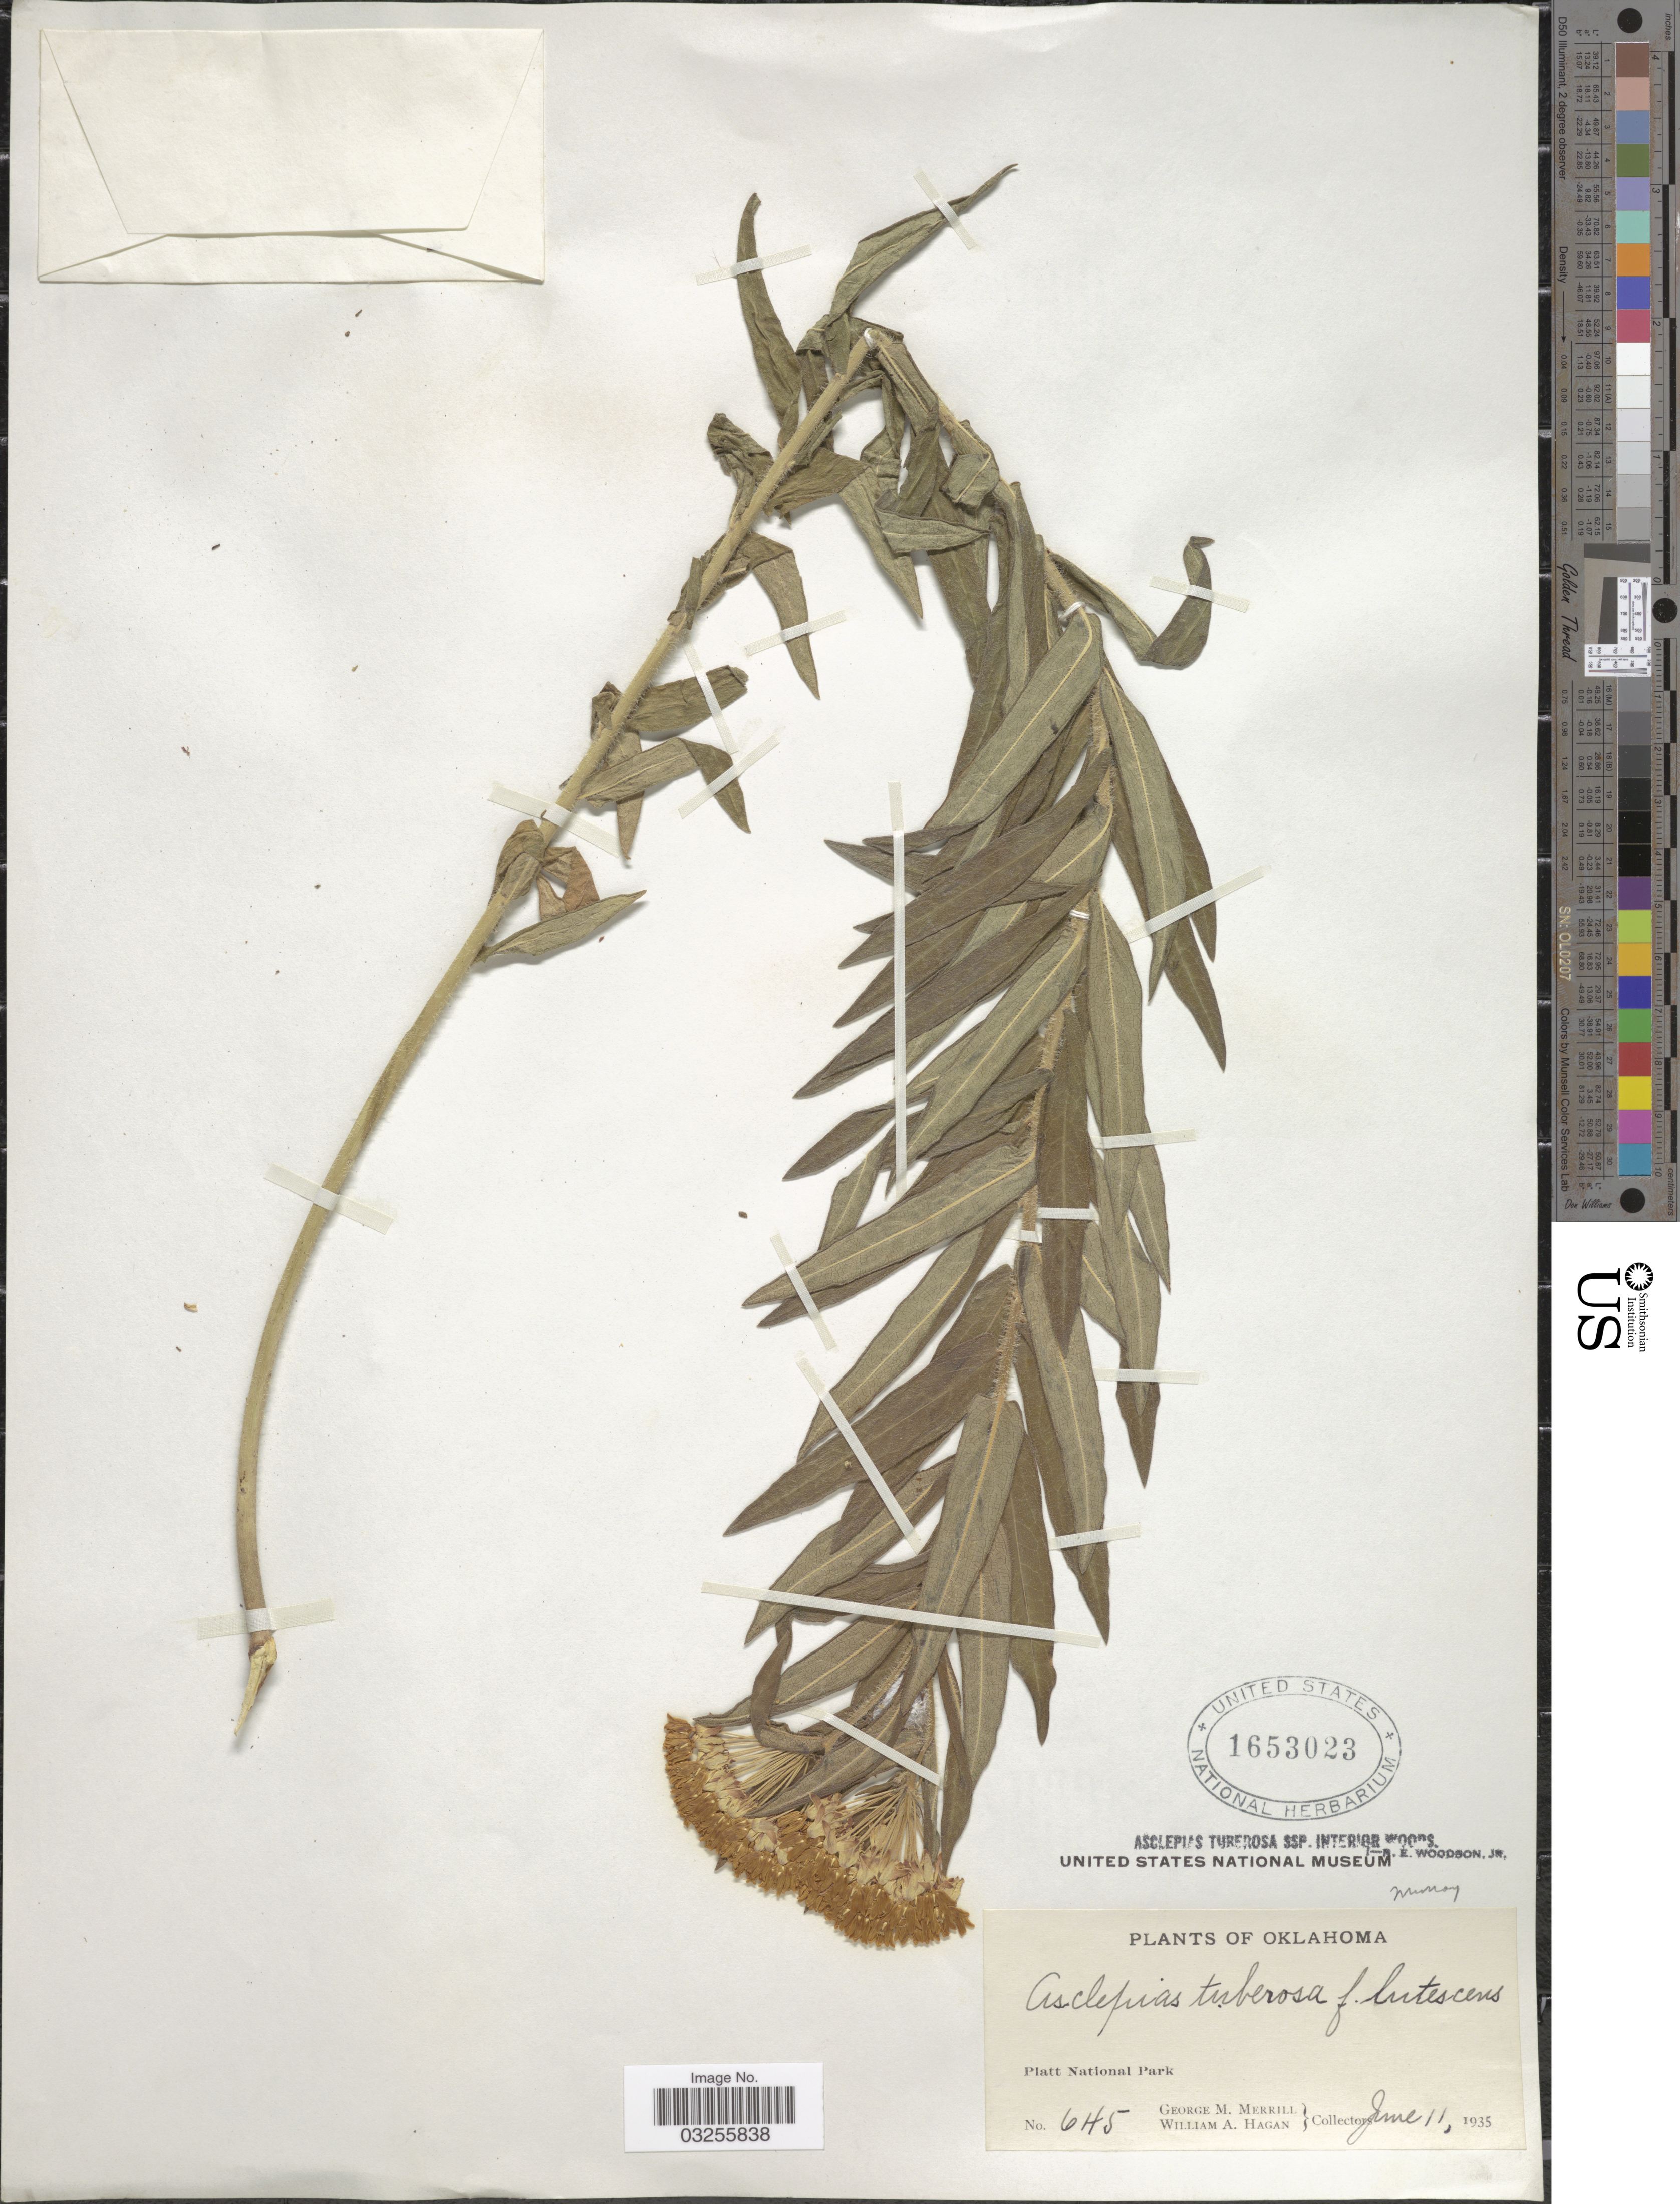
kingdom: Plantae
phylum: Tracheophyta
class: Magnoliopsida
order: Gentianales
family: Apocynaceae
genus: Asclepias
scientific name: Asclepias tuberosa subsp. interior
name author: Woodson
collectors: G. M. Merrill & W. Hagan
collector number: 645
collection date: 1935-06-11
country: United States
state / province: Oklahoma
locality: Platt National Park.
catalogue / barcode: US 1653023